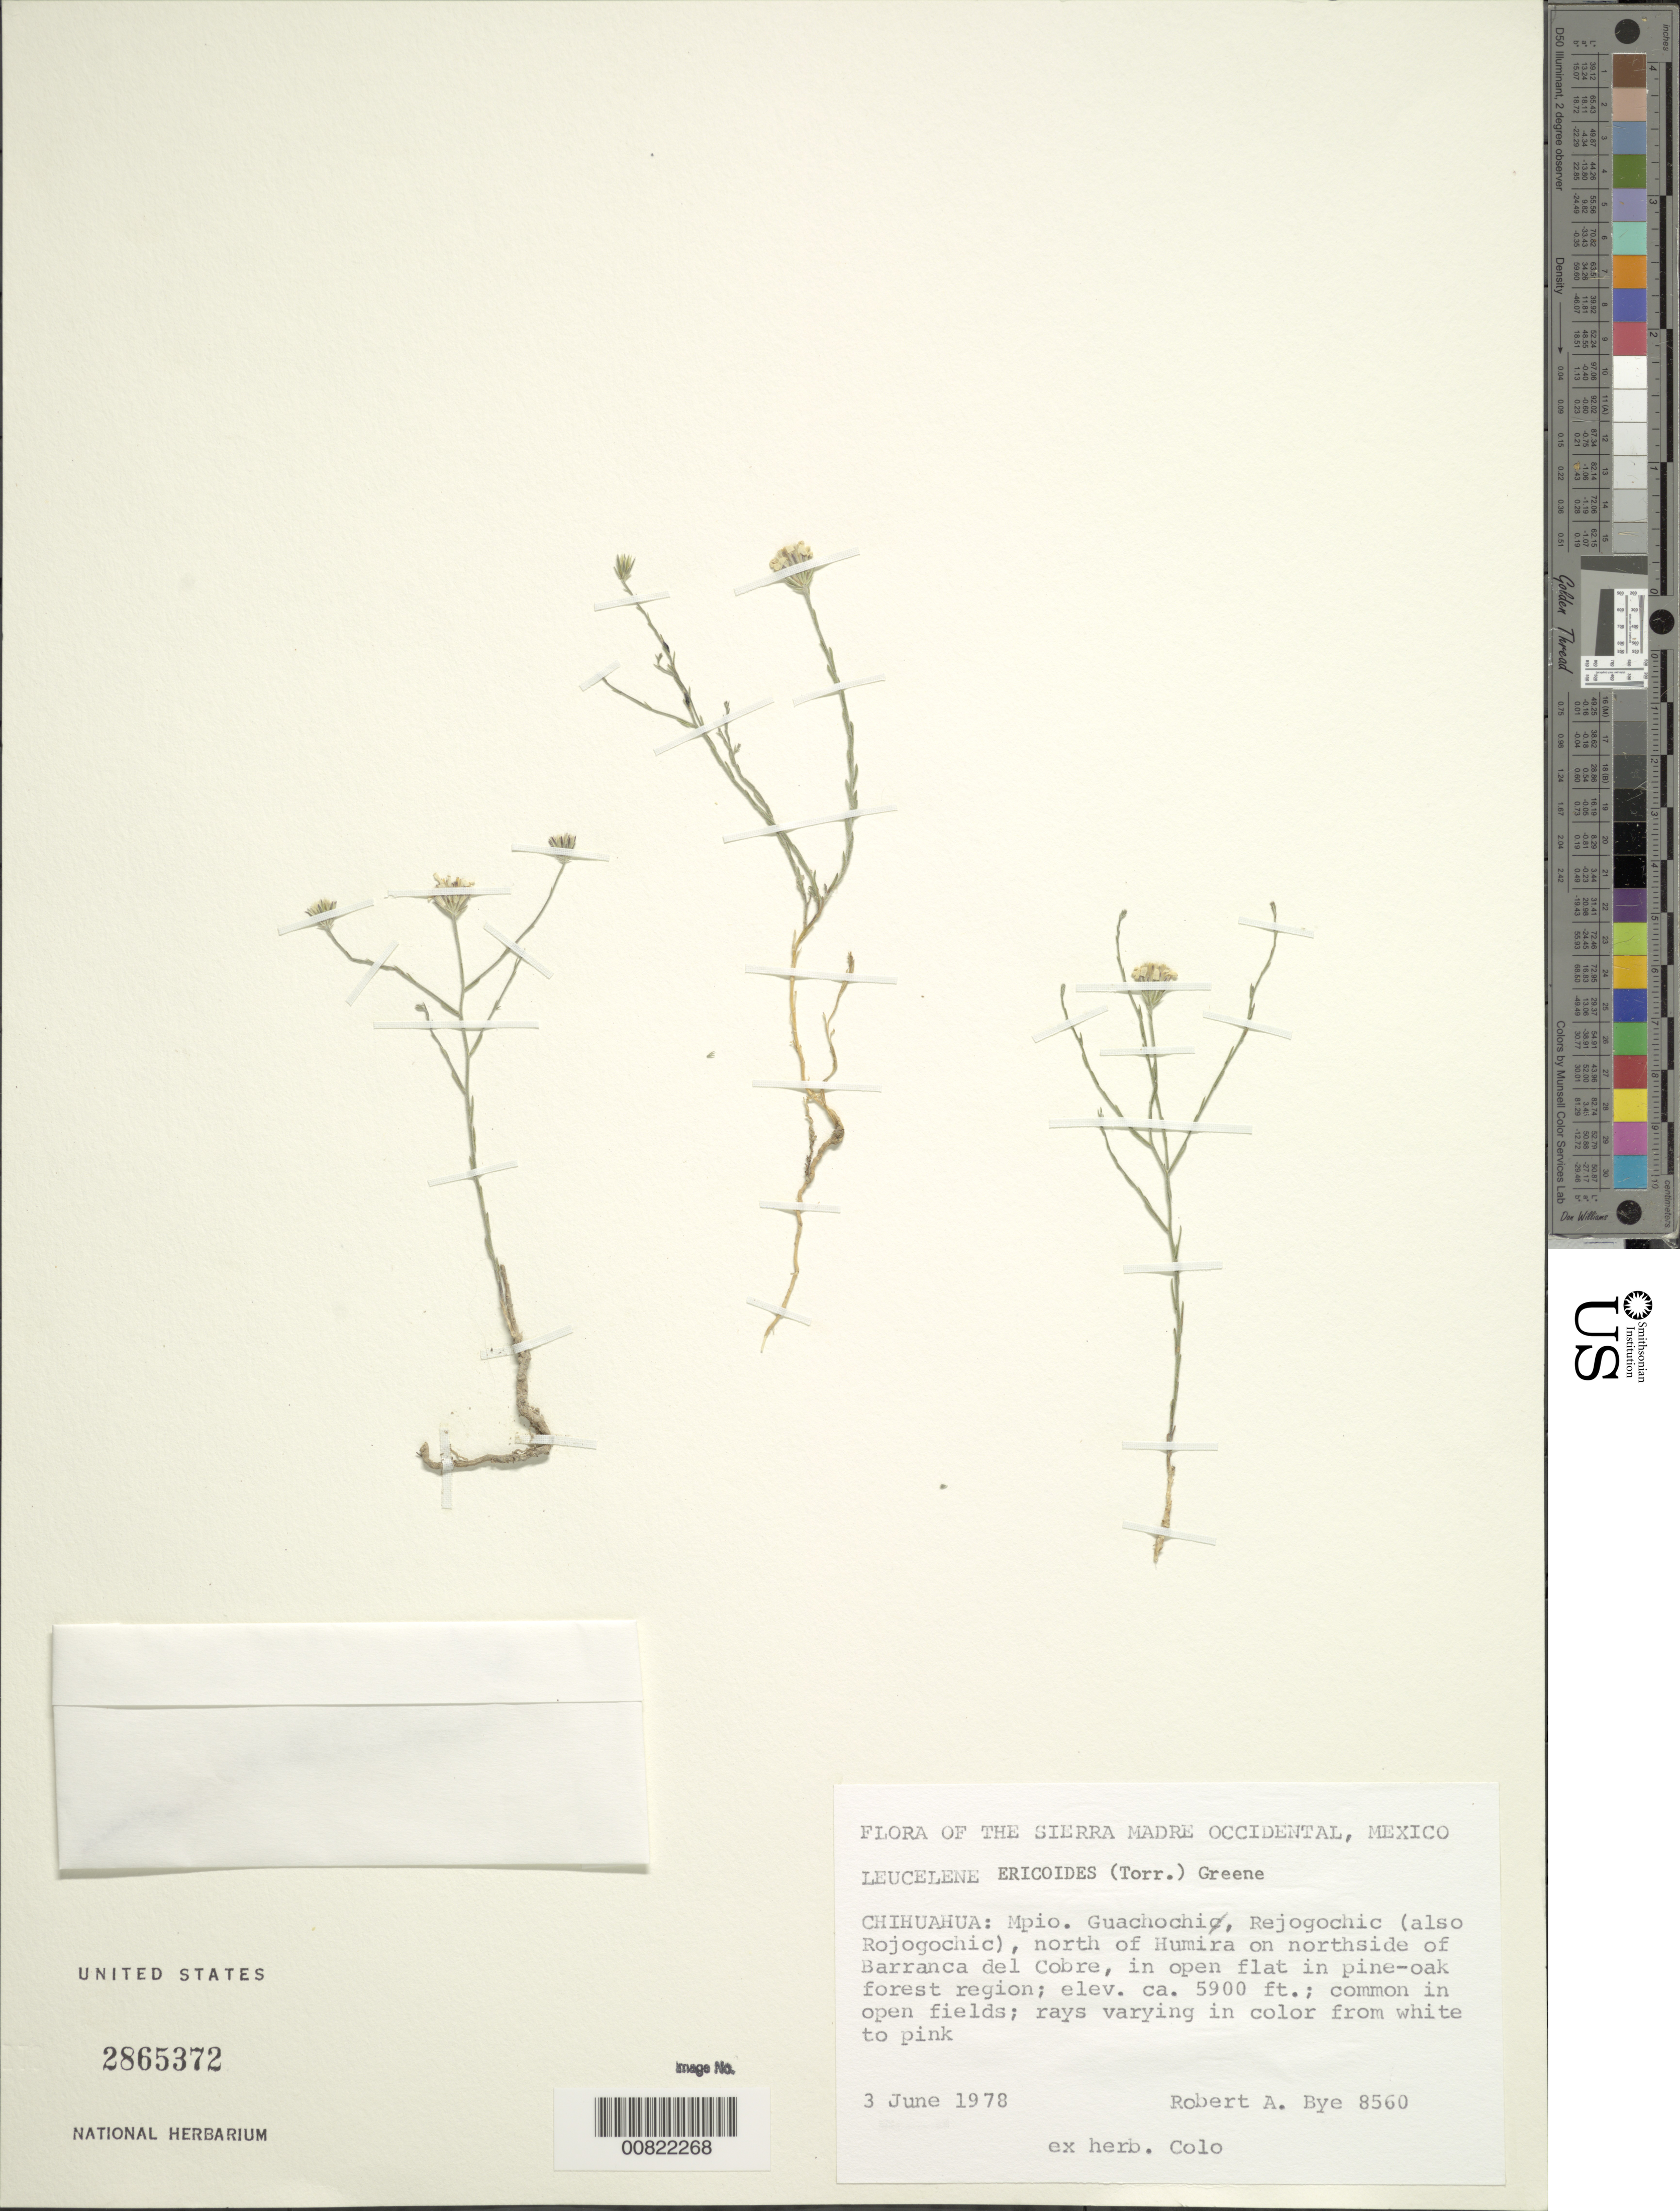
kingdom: Plantae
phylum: Tracheophyta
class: Magnoliopsida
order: Asterales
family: Asteraceae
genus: Chaetopappa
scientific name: Chaetopappa ericoides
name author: (Torr.) G.L. Nesom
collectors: R. A. Bye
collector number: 8560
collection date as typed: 03 Jun 1978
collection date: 1978-06-03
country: Mexico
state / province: Chihuahua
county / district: Guachochi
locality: Rejogochic (also Rojogochic), north of Humira on northside of Barranca del Cobre.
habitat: In open flat pine-oak forest region.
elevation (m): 1798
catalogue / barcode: US 2865372